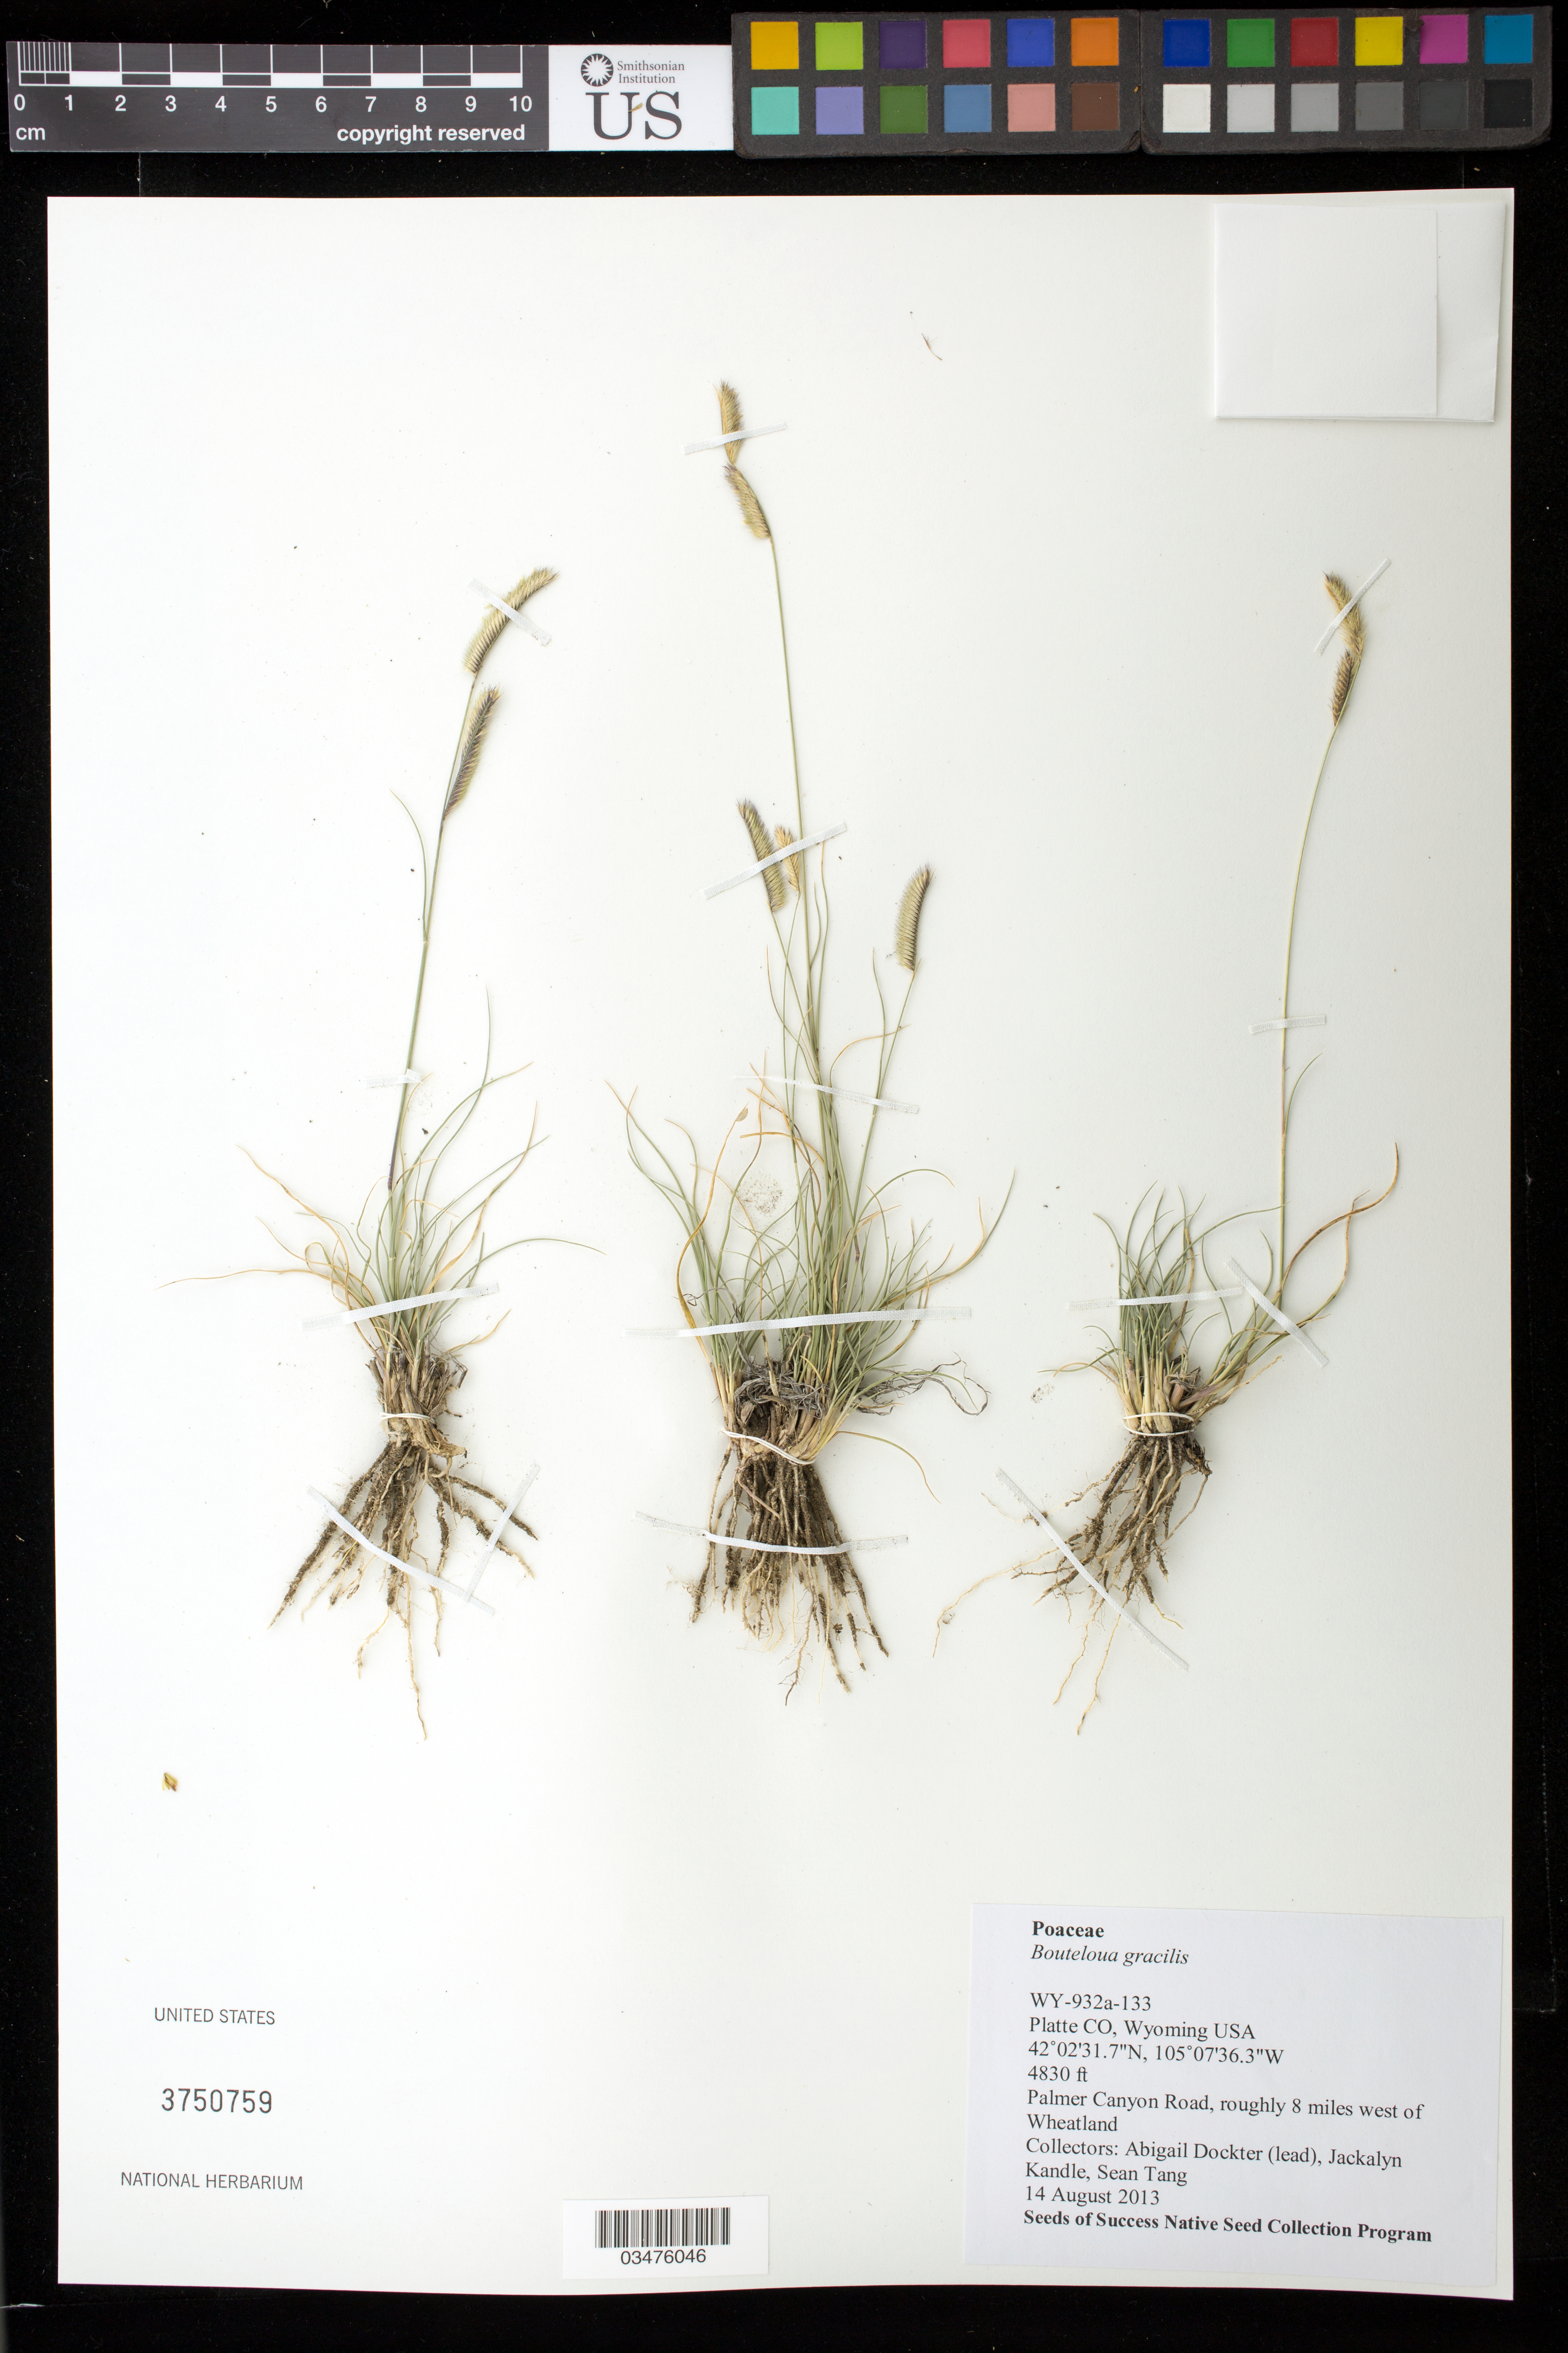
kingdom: Plantae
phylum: Tracheophyta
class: Liliopsida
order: Poales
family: Poaceae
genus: Bouteloua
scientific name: Bouteloua gracilis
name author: (Kunth) Lag. ex Griffiths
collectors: A. Dockter, J. Kandle & S. Tang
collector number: WY932A-133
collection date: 2013-08-14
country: United States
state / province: Wyoming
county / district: Platte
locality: Palmer Canyon Road, 8 miles west of Wheatland.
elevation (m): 1472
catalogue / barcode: US 3750759